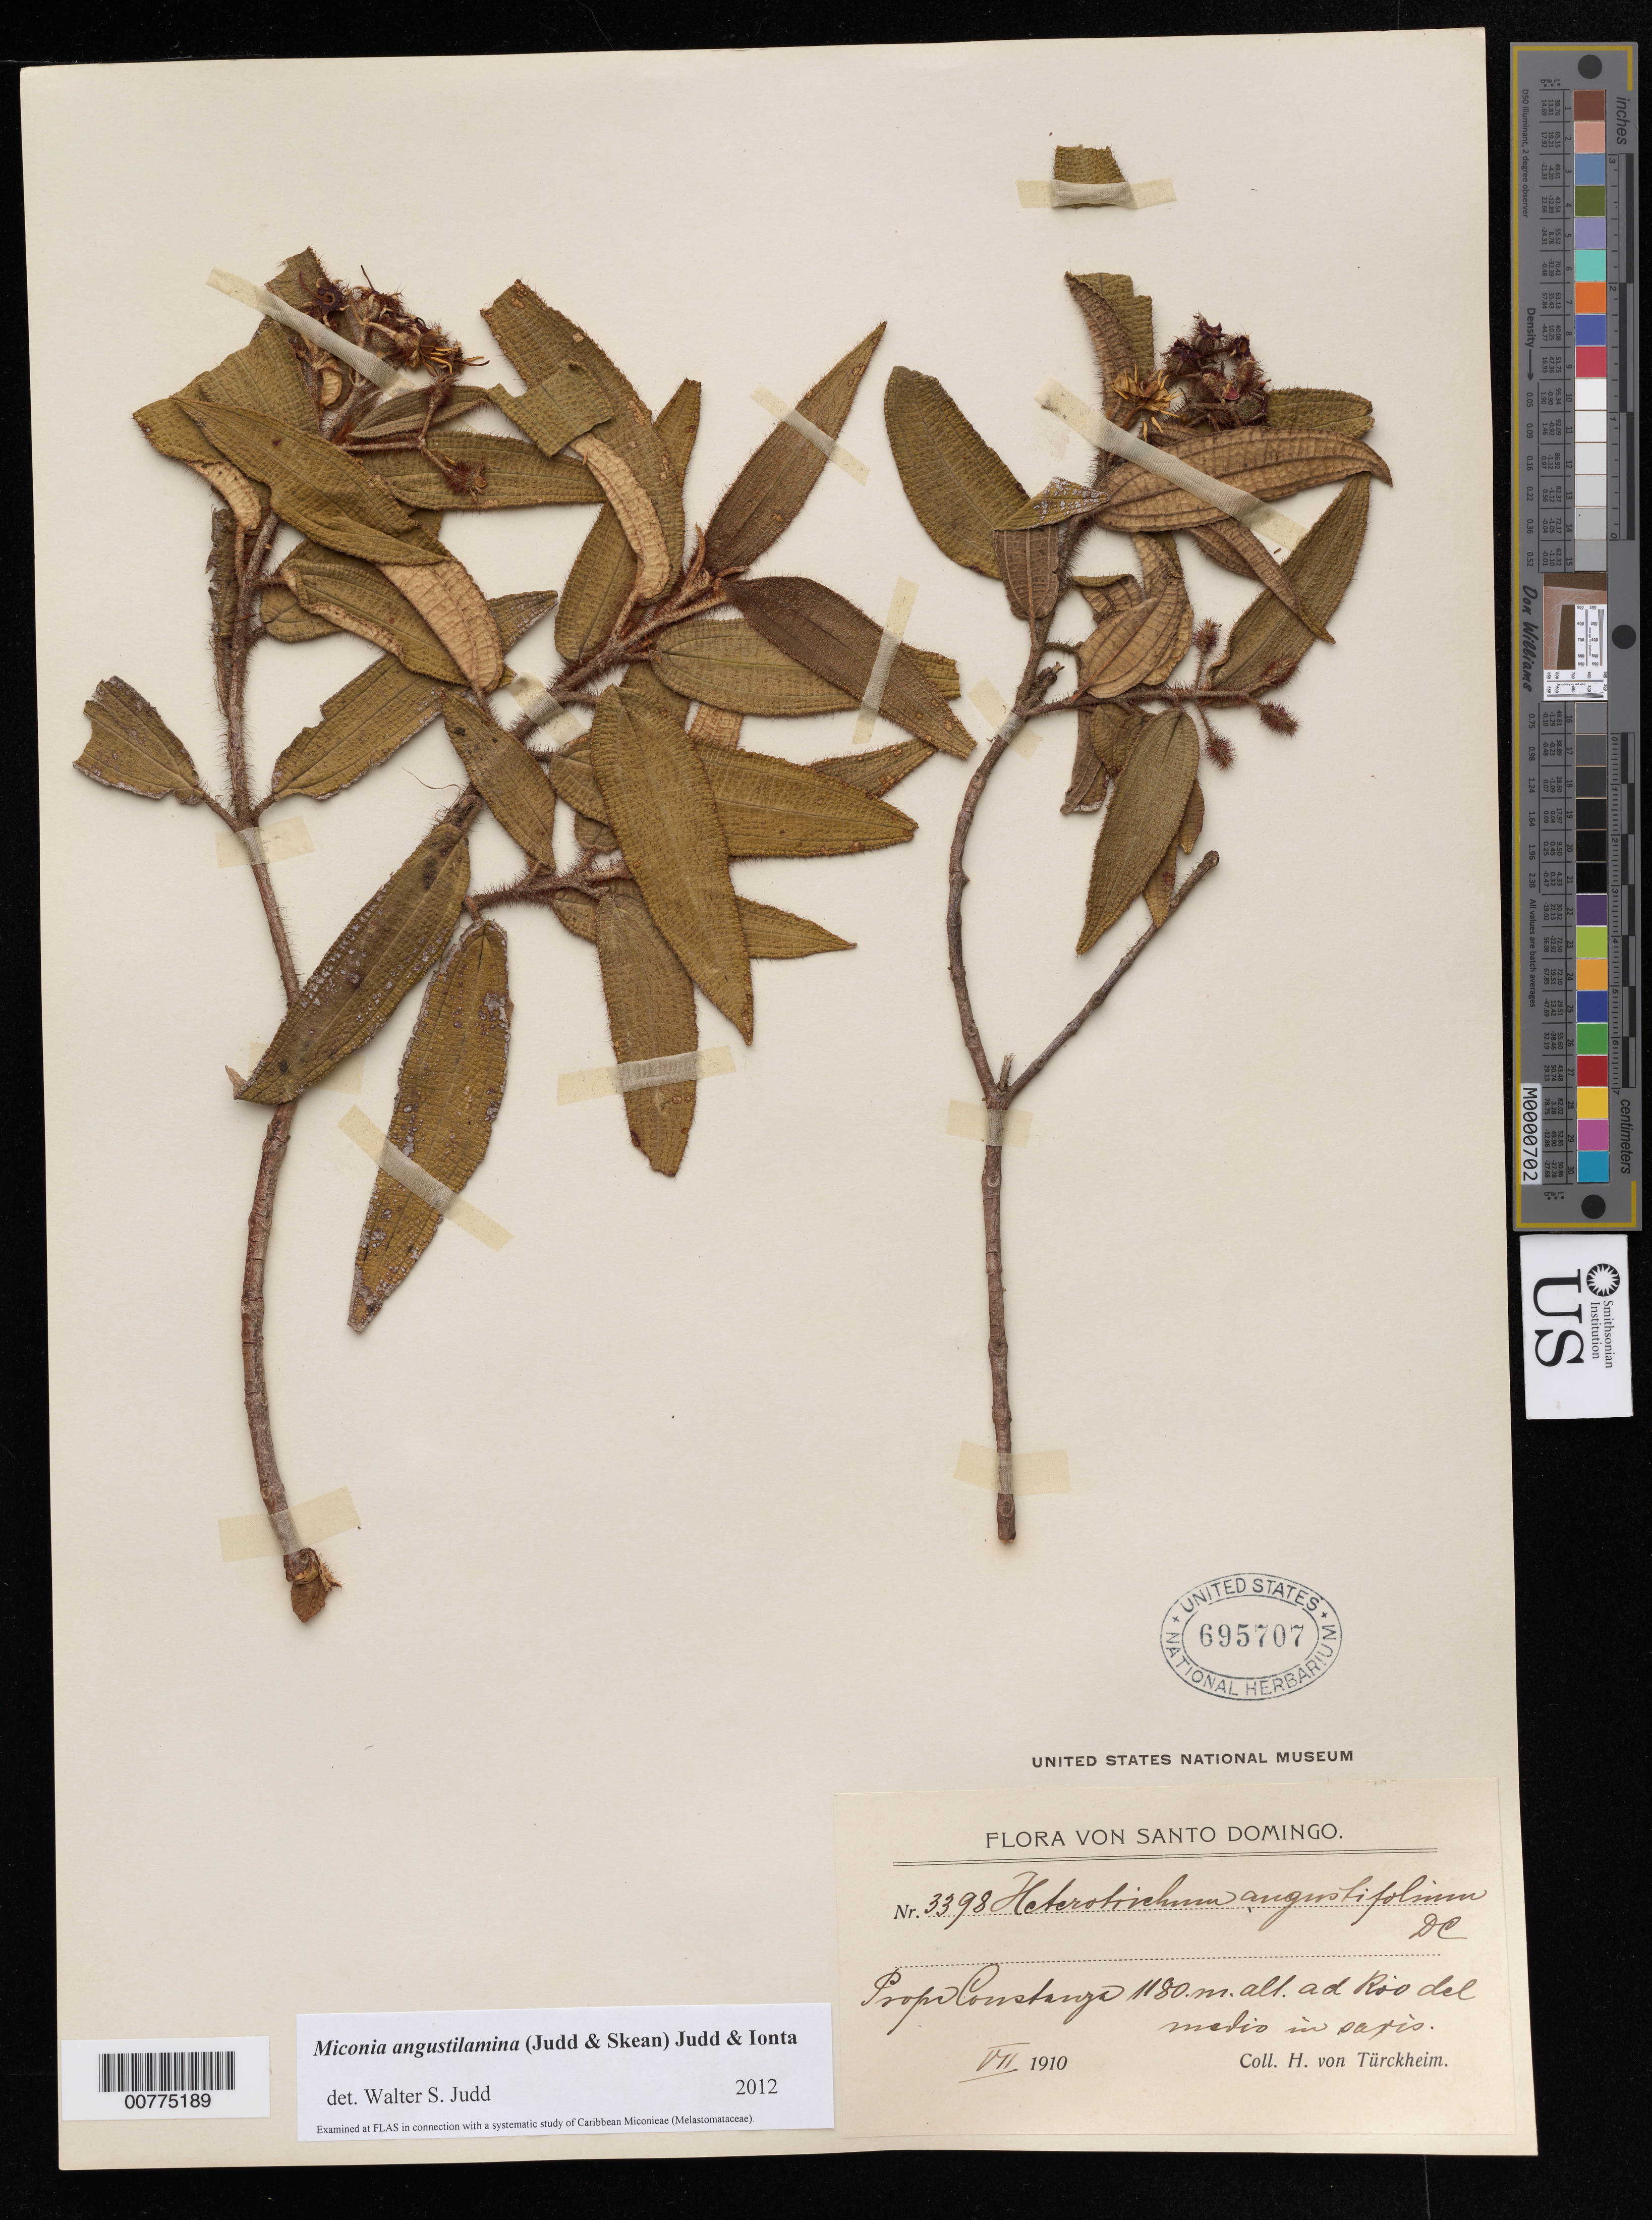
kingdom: Plantae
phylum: Tracheophyta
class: Magnoliopsida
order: Myrtales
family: Melastomataceae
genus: Miconia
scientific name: Miconia angustilamina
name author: (Judd & Skean) Judd & Ionta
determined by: Judd, Walter S.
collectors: H. von Türckheim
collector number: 3398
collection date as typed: Jul 1910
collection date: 1910-07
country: Dominican Republic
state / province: La Vega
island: Hispaniola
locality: Constanza, Del Medio River.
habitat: In sario.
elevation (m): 1180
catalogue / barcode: US 695707